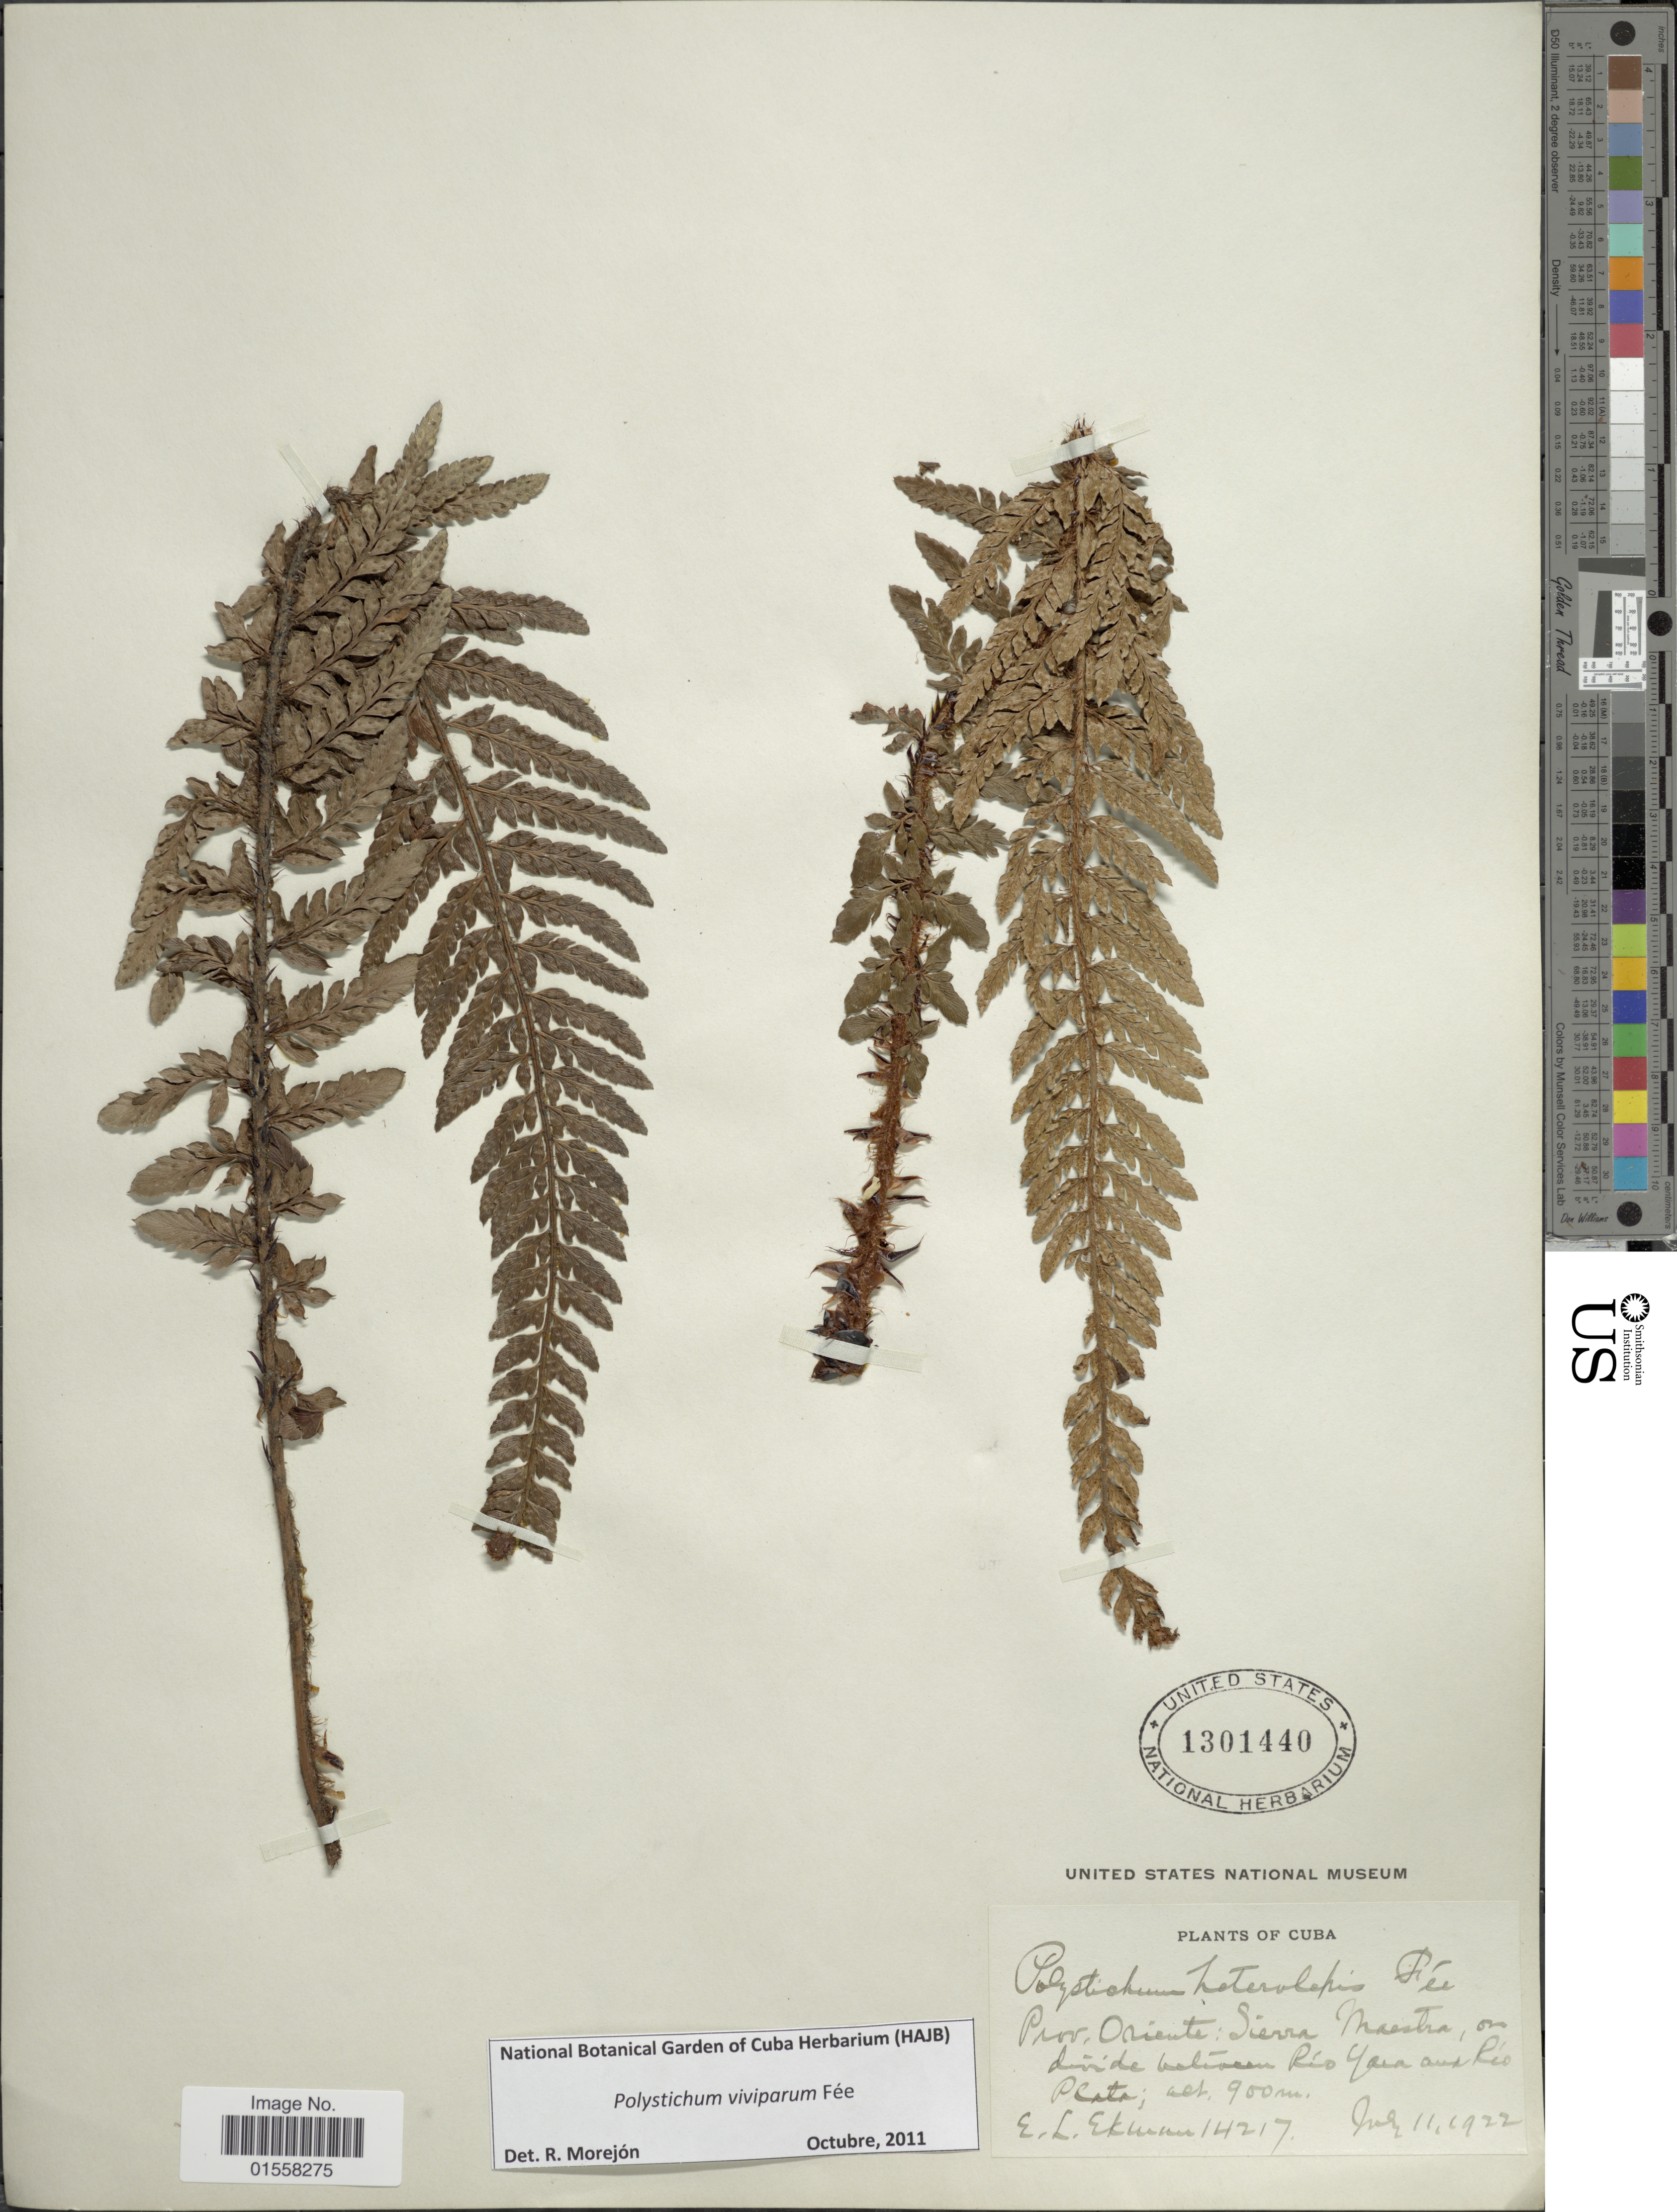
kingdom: Plantae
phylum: Tracheophyta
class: Polypodiopsida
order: Polypodiales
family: Dryopteridaceae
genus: Polystichum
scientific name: Polystichum viviparum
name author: Fée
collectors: E. L. Ekman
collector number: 14217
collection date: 1922-07-11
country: Cuba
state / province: Granma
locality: Prov. Oriente: Sierra Maestra, on divide between Rio Yara and Rio Plata. Prov. Oriente.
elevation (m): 900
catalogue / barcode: US 1301440